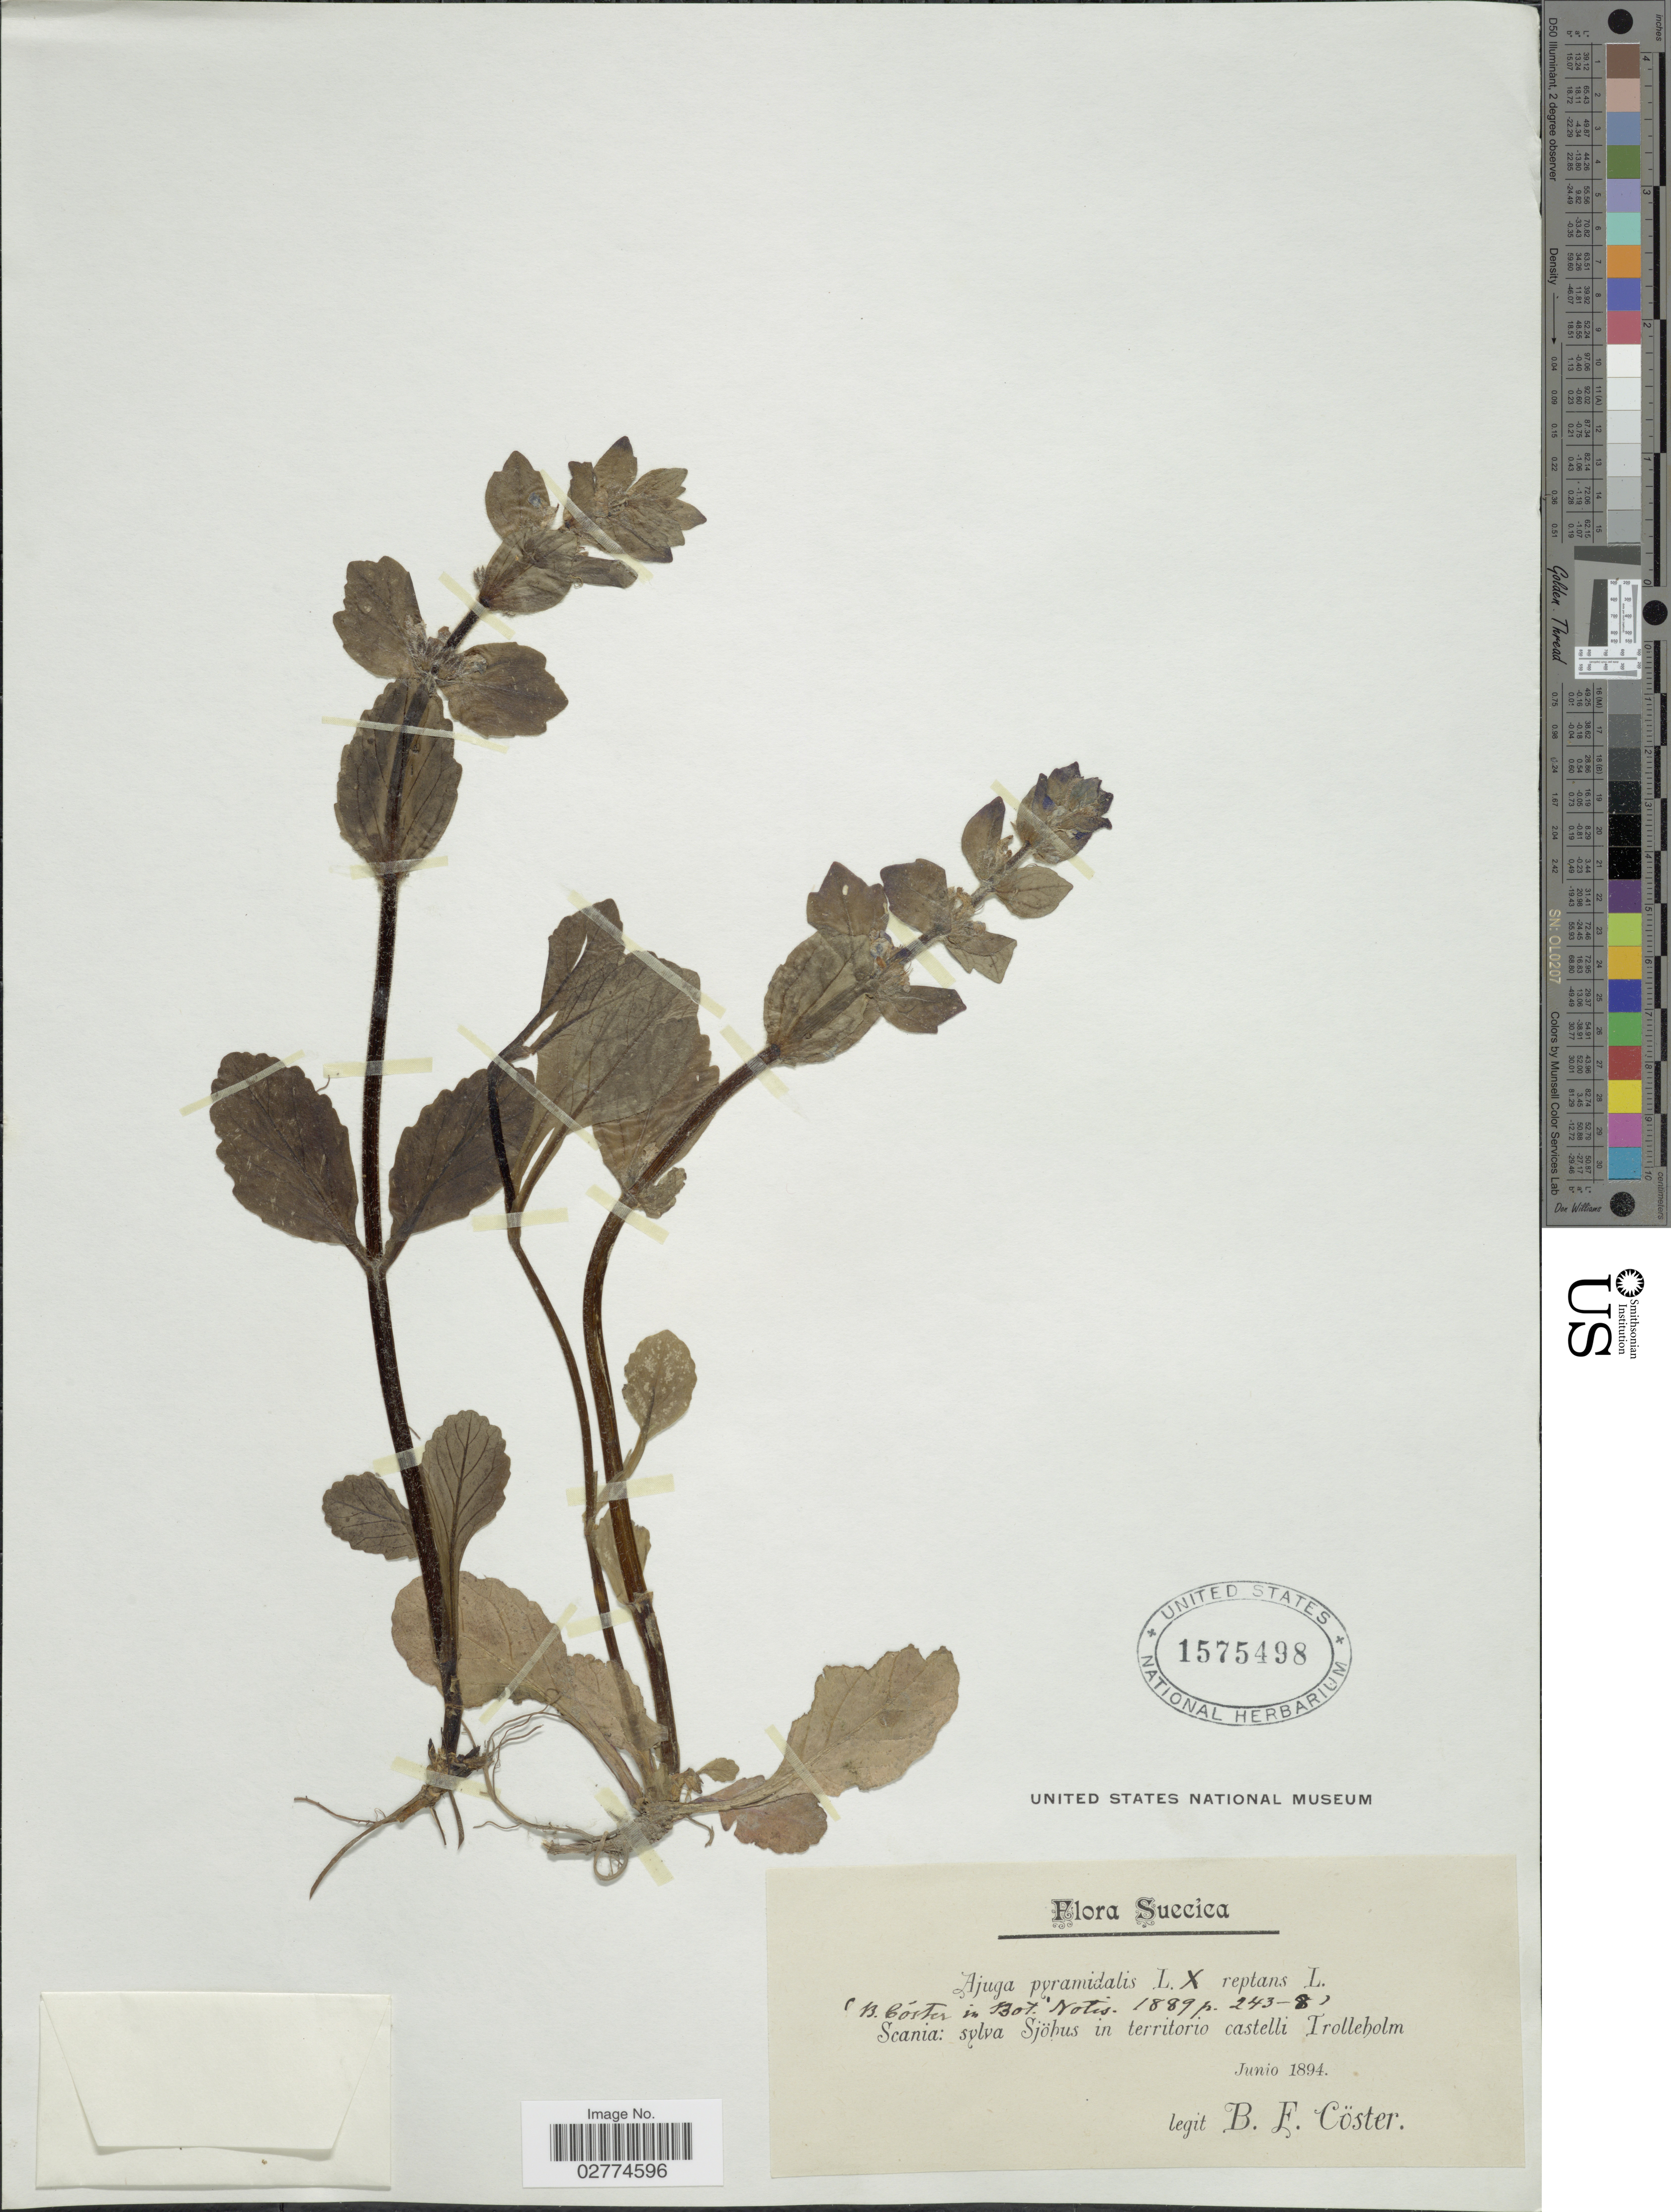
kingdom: Plantae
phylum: Tracheophyta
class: Magnoliopsida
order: Lamiales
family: Lamiaceae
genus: Ajuga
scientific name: Ajuga pyramidalis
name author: L.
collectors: B. Cöster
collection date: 1894-06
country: Sweden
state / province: Skåne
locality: Suecica, Scania: sylva Sjöhus in territorio castelli Trolleholm.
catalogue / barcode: US 1575498